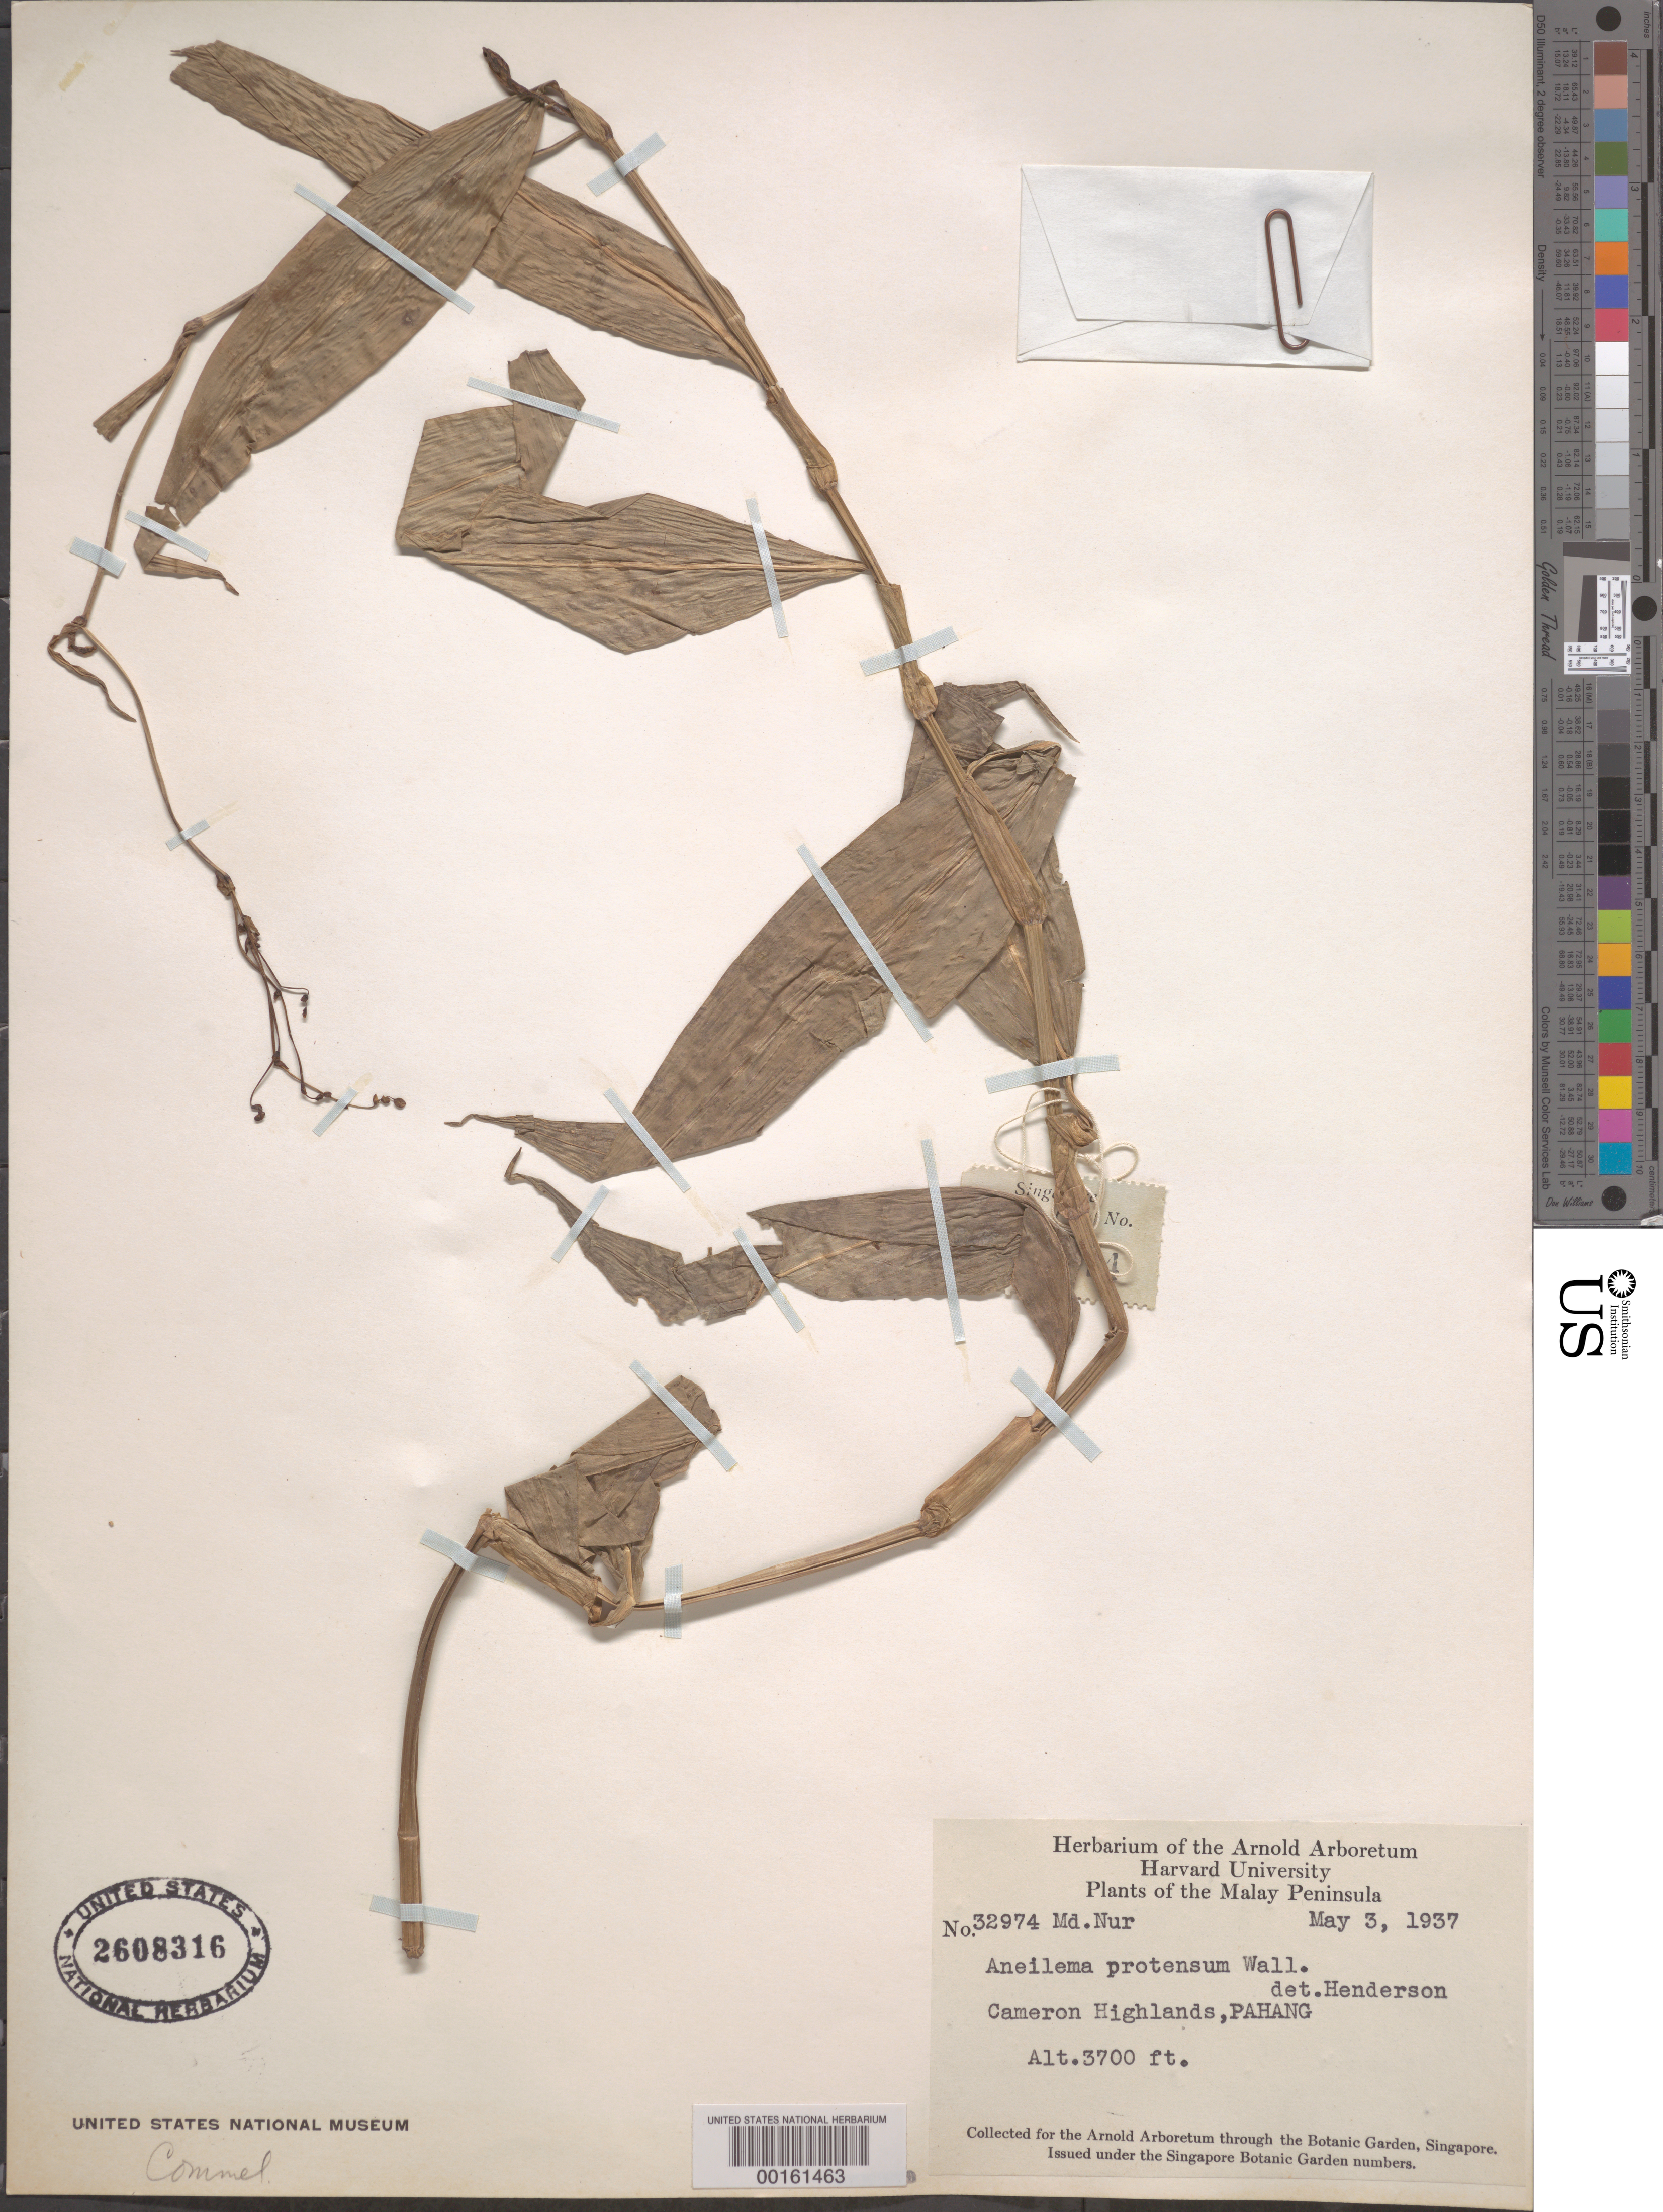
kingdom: Plantae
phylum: Tracheophyta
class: Liliopsida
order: Commelinales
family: Commelinaceae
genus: Rhopalephora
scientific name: Rhopalephora scaberrima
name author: (Blume) Faden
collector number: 32974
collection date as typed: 03 May 1937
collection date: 1937-05-03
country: Malaysia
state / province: Pahang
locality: Cameron highlands [Malay Peninsula]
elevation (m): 1129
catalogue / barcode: US 2608316